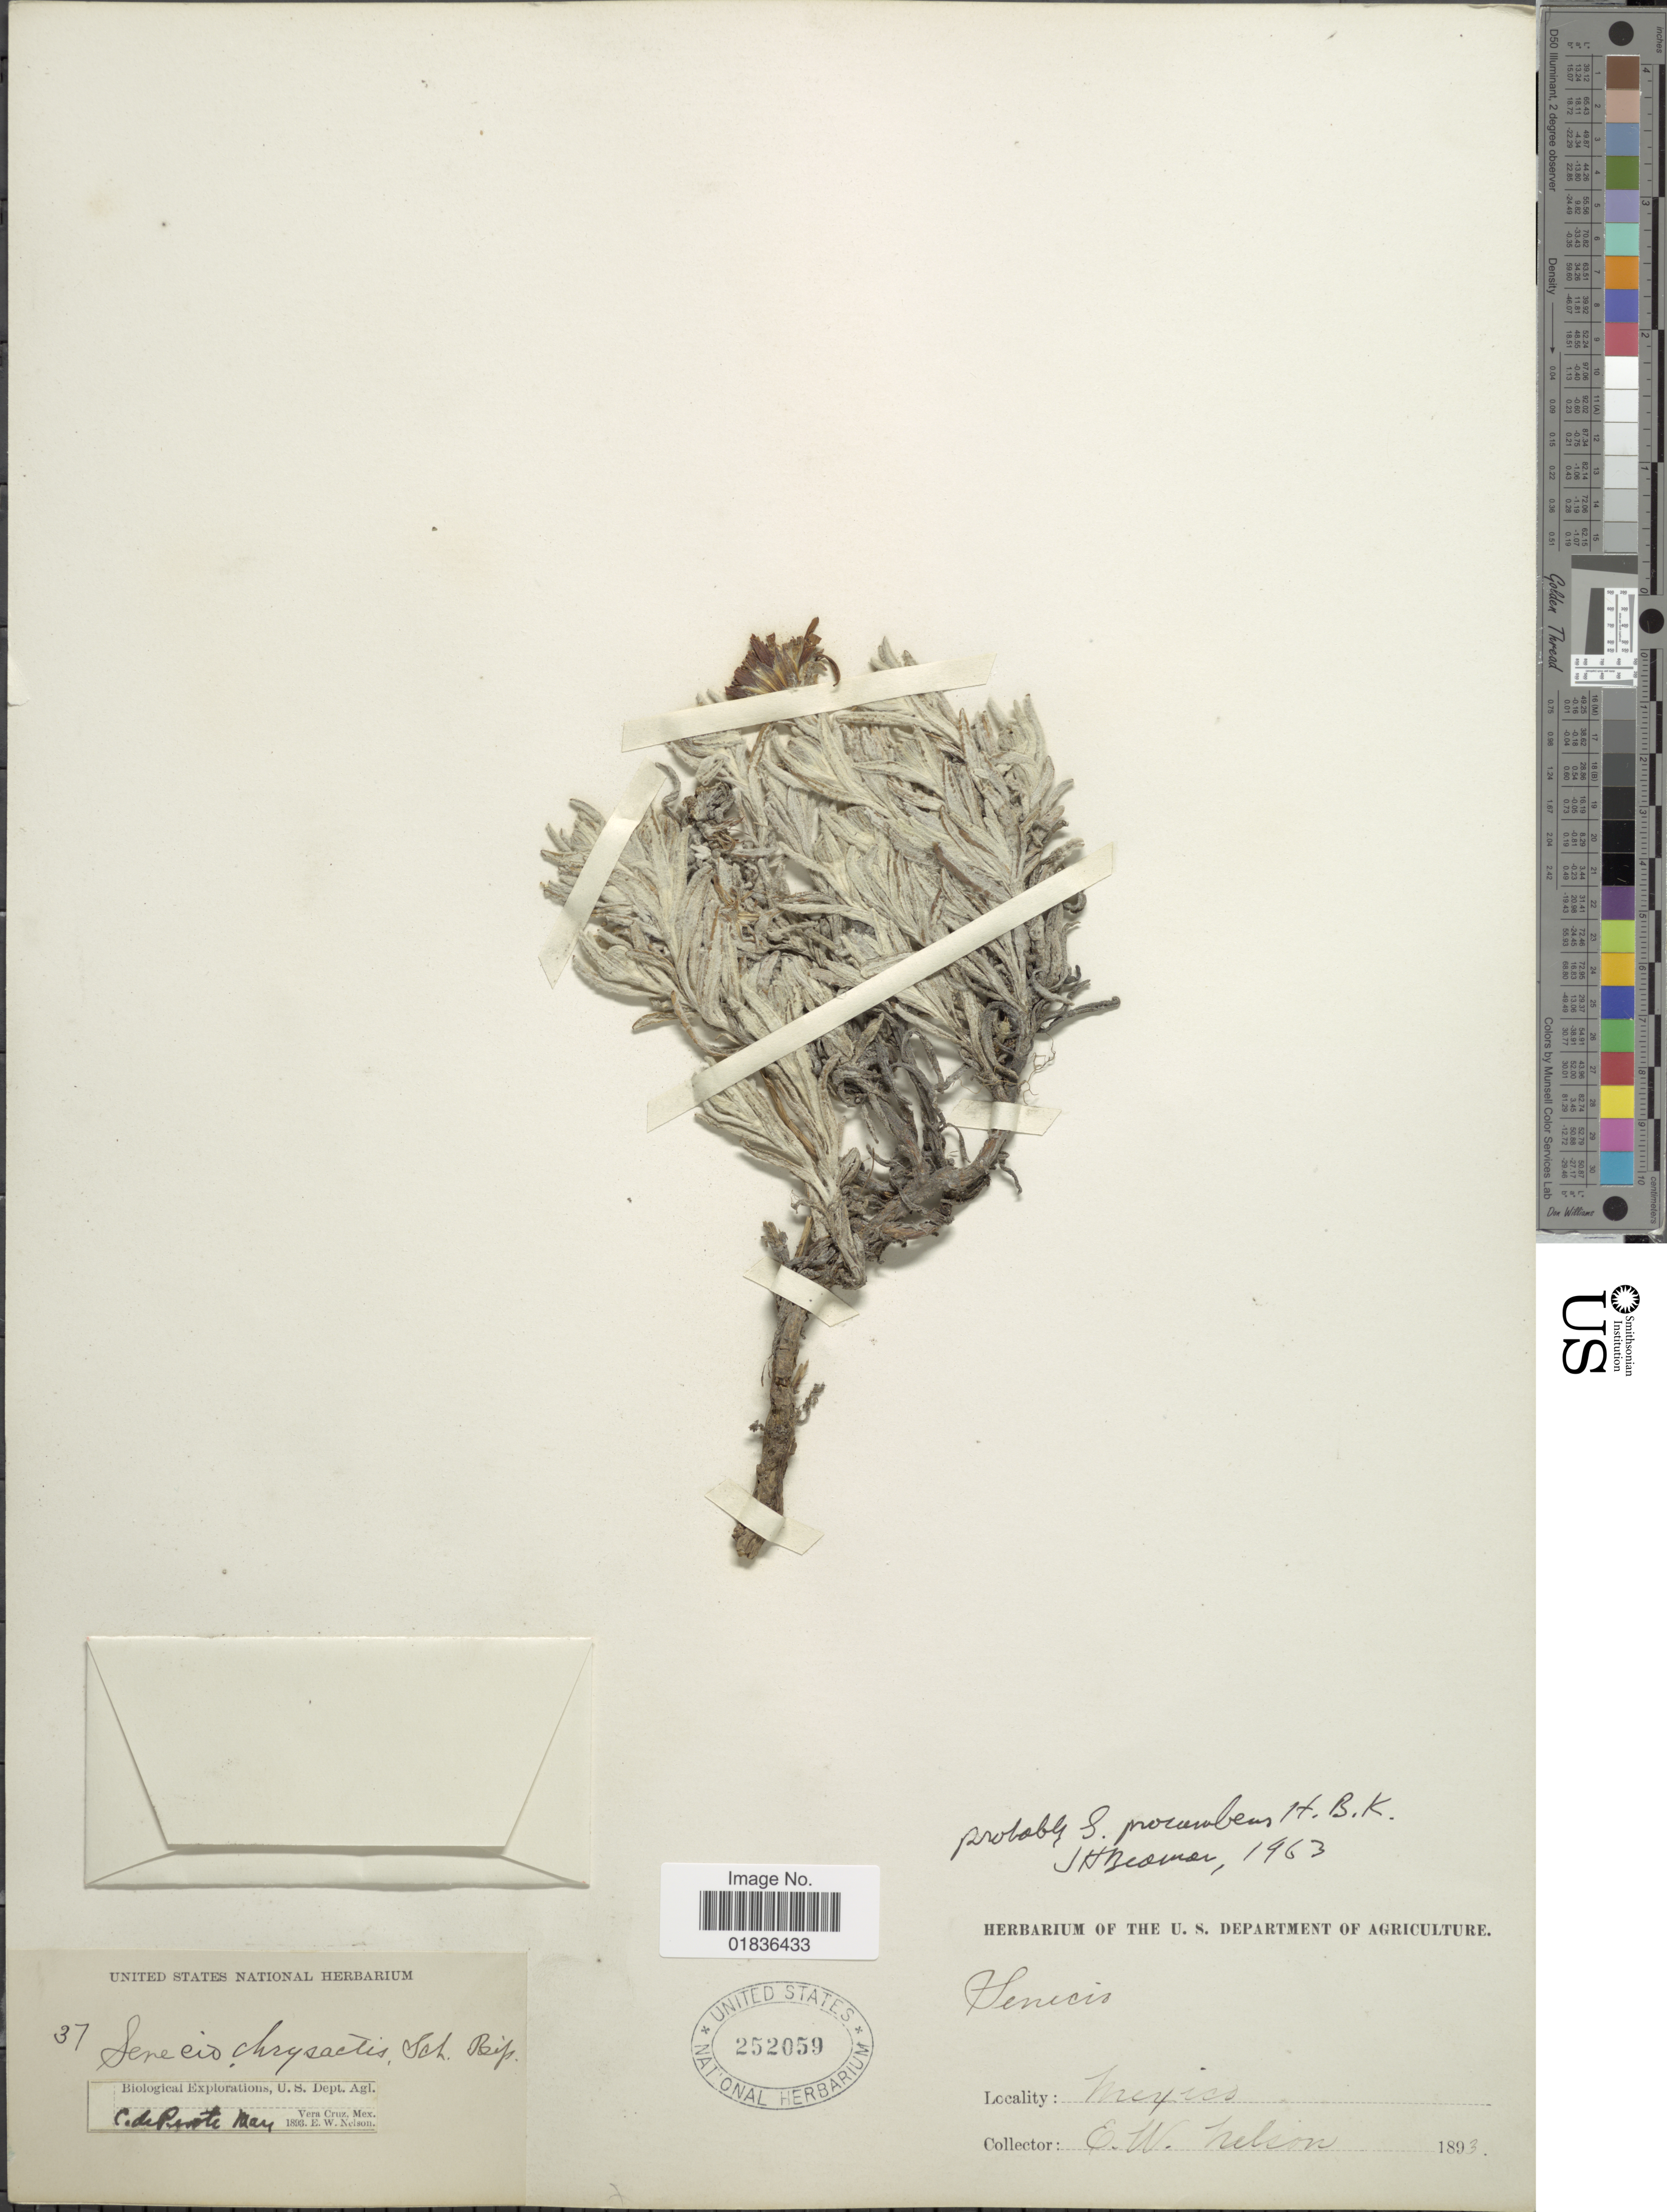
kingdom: Plantae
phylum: Tracheophyta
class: Magnoliopsida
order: Asterales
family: Asteraceae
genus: Senecio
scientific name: Senecio procumbens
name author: Kunth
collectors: E. W. Nelson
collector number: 37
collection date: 1893-05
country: Mexico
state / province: Veracruz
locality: Vera Cruz, C. de Perote.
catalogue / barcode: US 252059